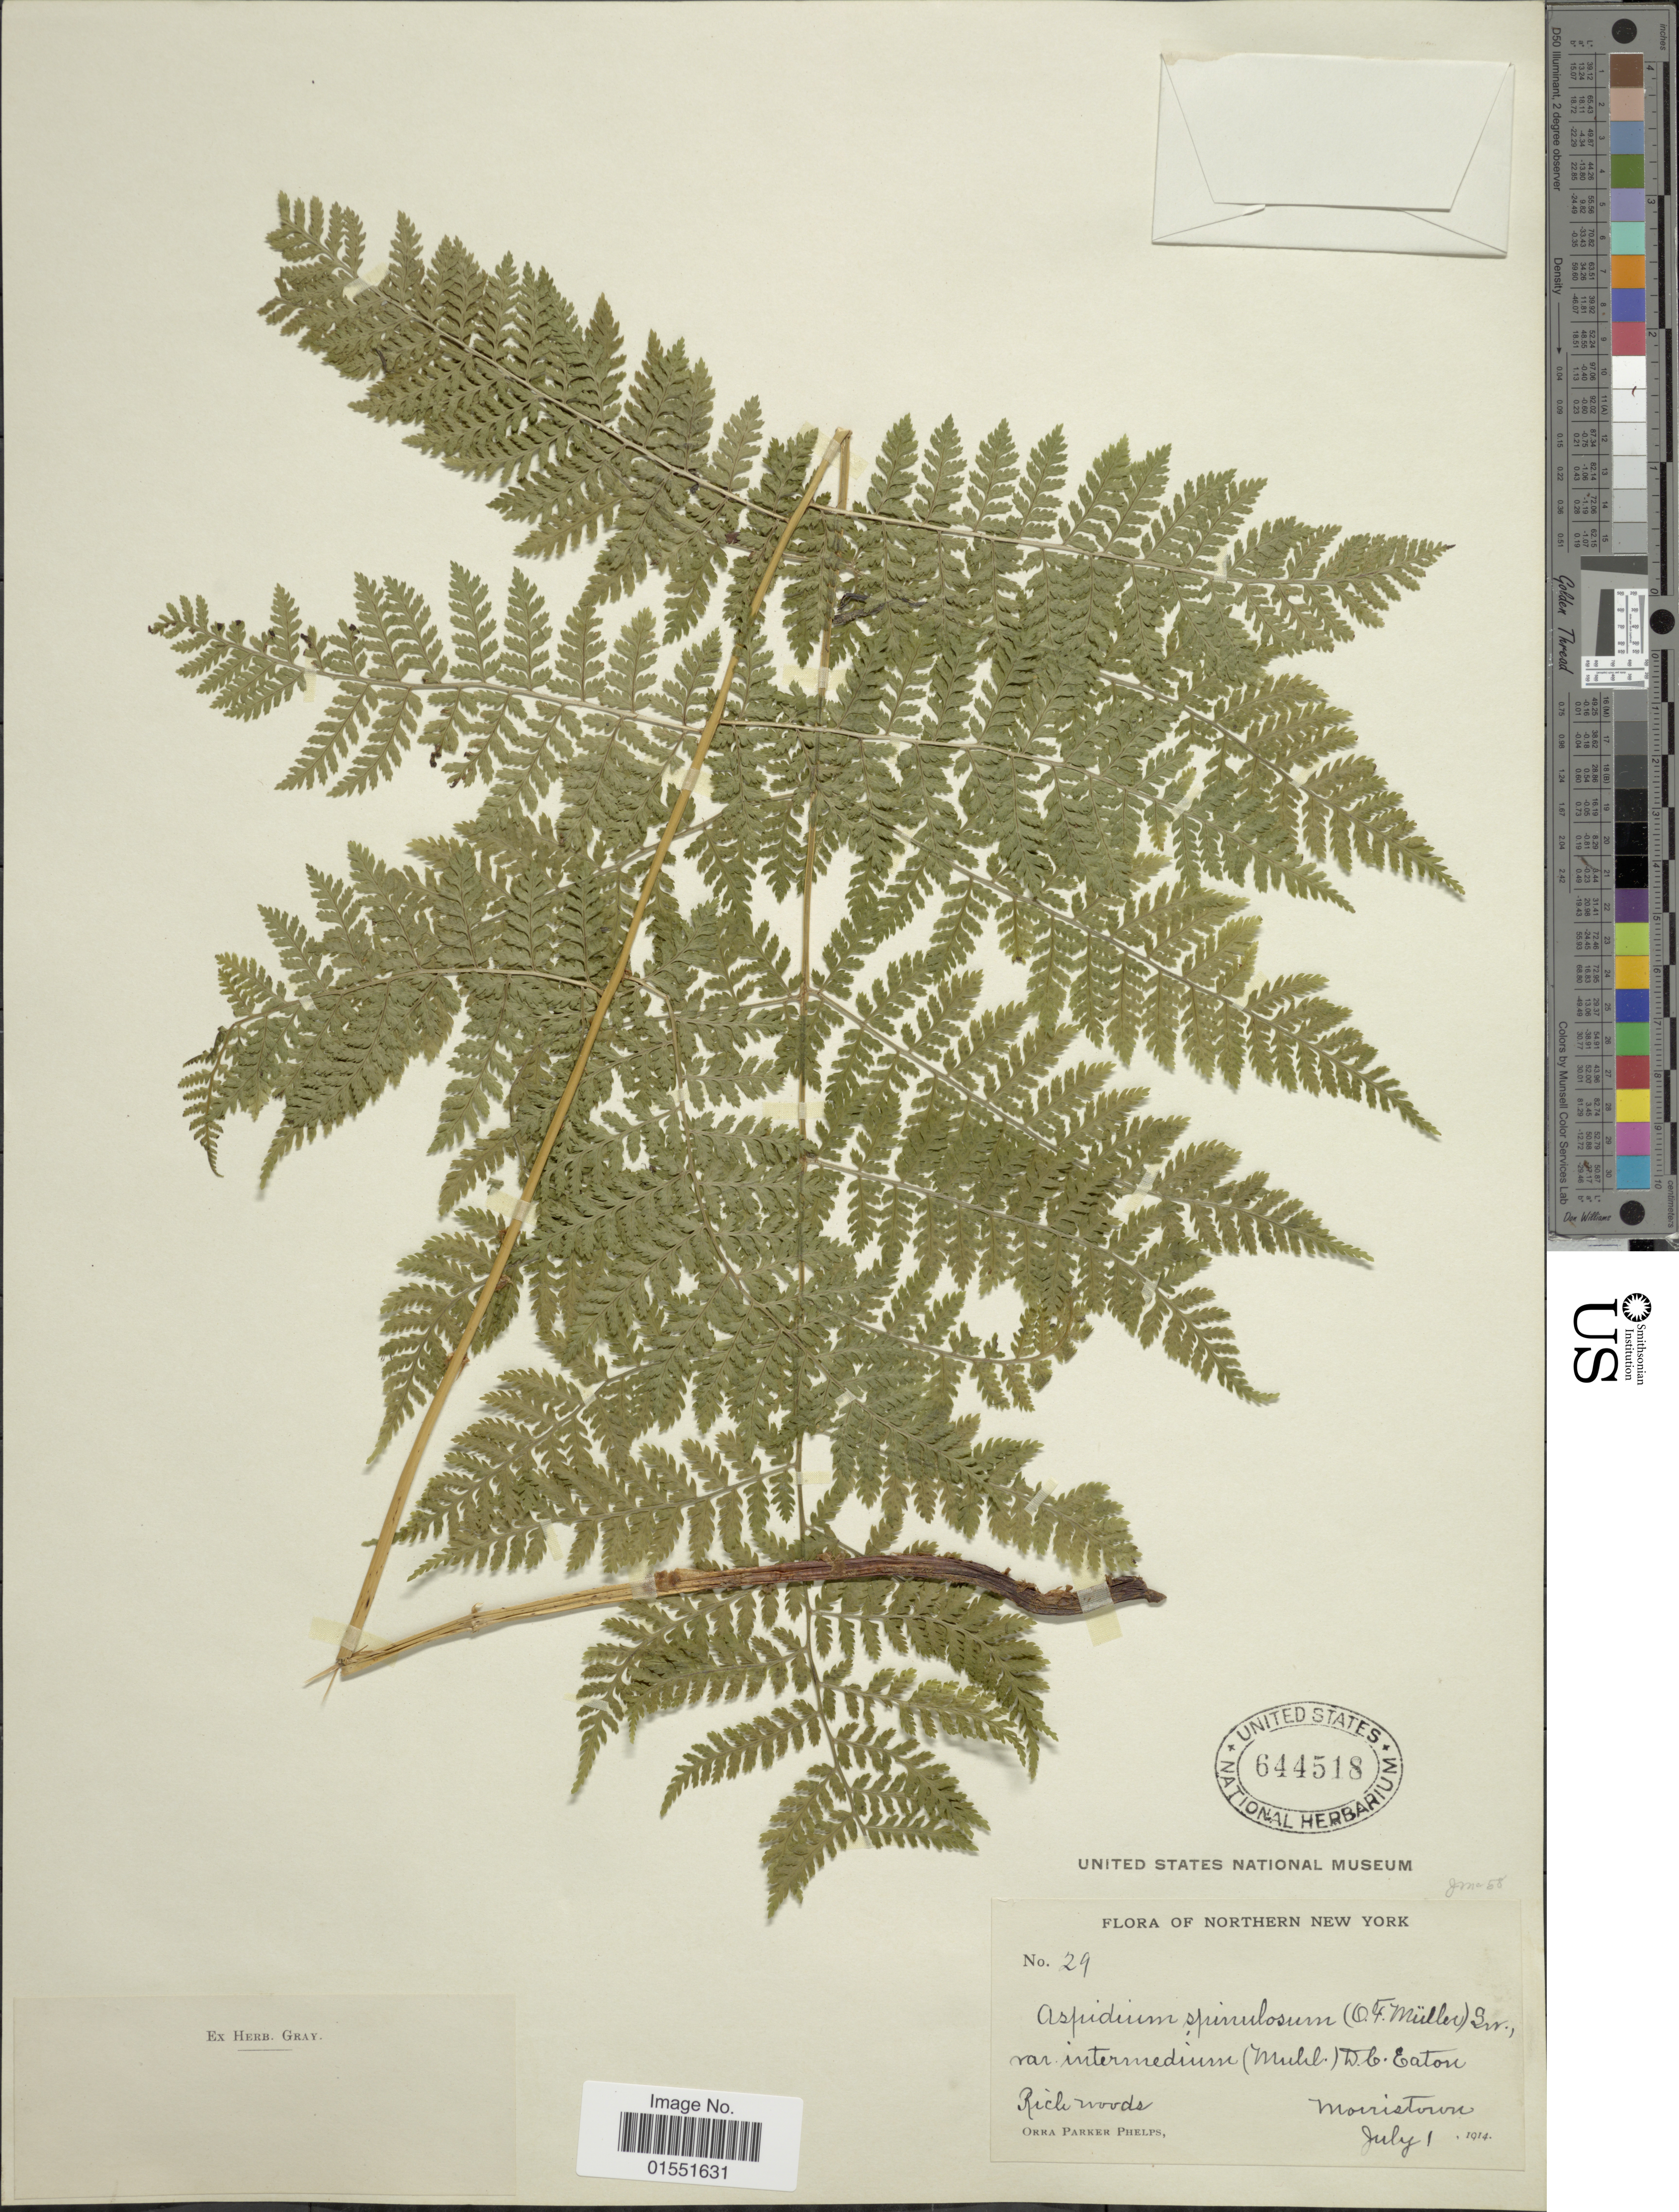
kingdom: Plantae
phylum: Tracheophyta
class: Polypodiopsida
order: Polypodiales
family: Dryopteridaceae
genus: Dryopteris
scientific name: Dryopteris intermedia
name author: (Muhl.) A. Gray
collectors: O. P. Phelps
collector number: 29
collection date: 1914-07-01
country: United States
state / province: New York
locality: Northern New York. morristown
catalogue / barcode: US 644518